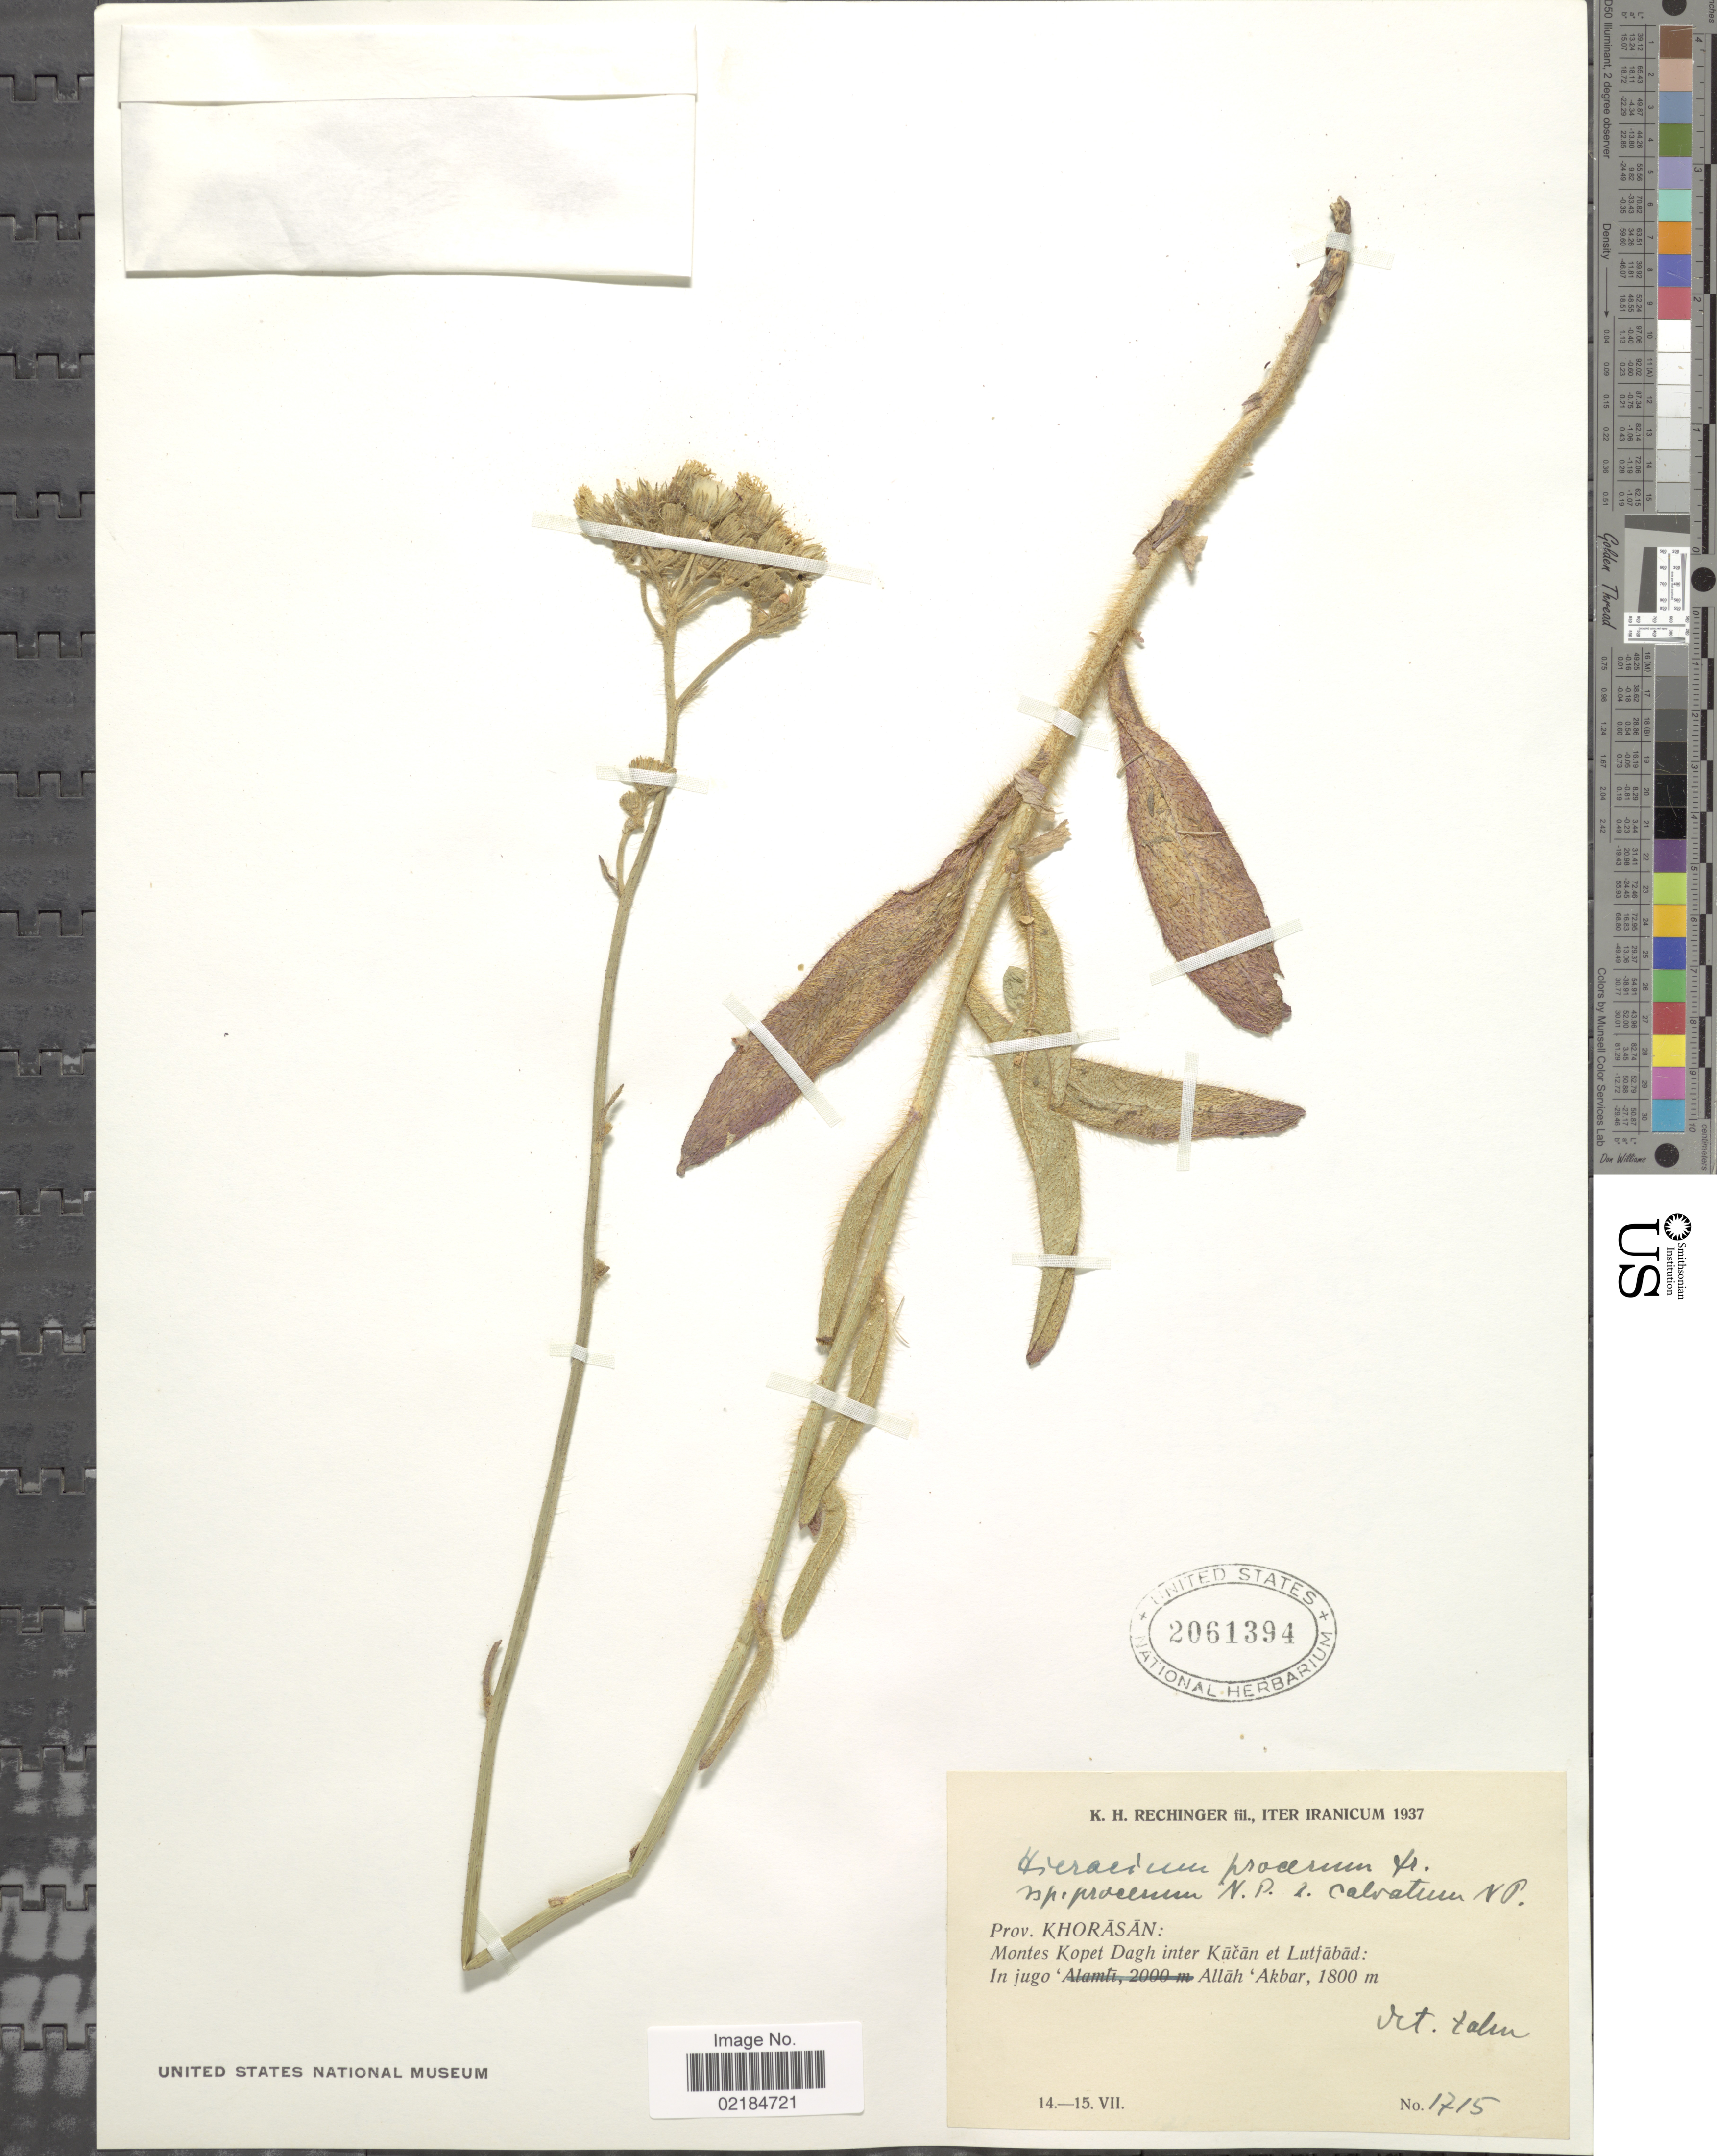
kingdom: Plantae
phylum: Tracheophyta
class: Magnoliopsida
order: Asterales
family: Asteraceae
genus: Pilosella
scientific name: Pilosella procera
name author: (Fr.) F.W. Schultz & Sch. Bip.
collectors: K. H. Rechinger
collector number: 1715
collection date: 1937-07-14/1937-07-15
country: Iran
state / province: Khorasan [obsolete]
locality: Montes Kopet Dagh inter Kucan et Lutfabad, In jugo, Allah Akbar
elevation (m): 1800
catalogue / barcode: US 2061394